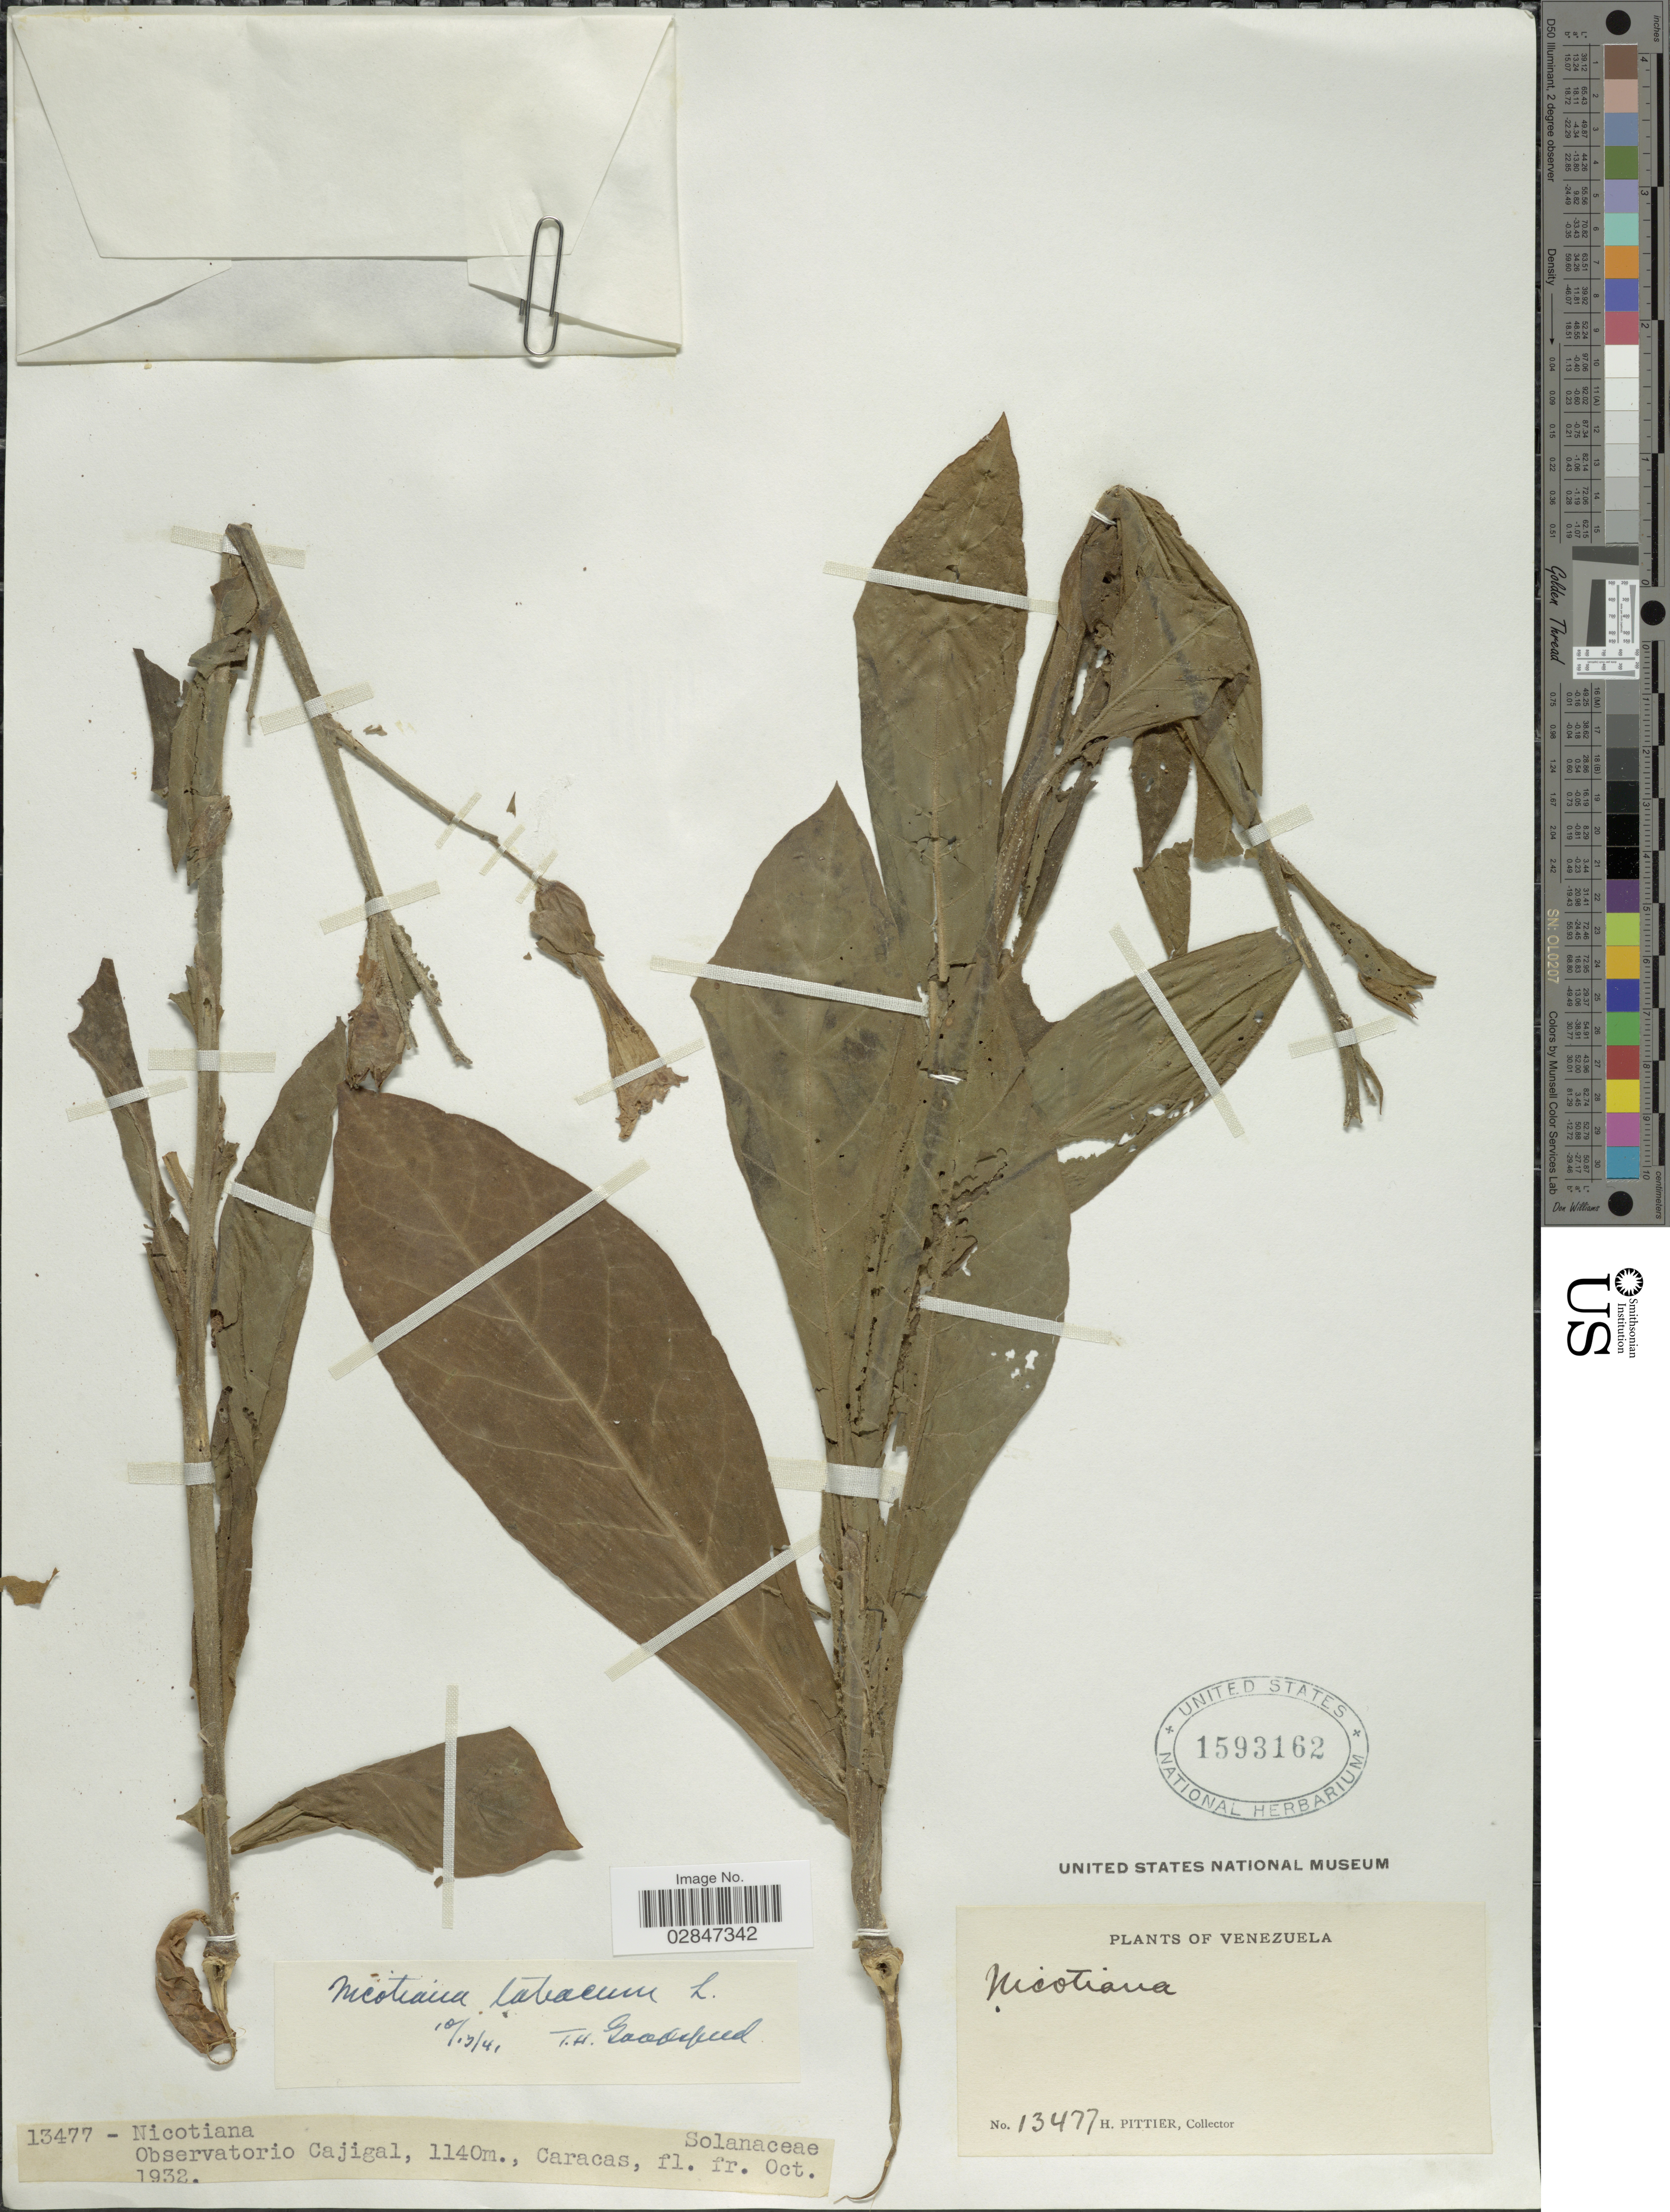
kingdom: Plantae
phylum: Tracheophyta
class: Magnoliopsida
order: Solanales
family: Solanaceae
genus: Nicotiana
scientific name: Nicotiana tabacum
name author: L.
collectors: H. F. Pittier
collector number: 13477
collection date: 1932-10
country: Venezuela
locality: Observatorio Cajigal, Caracas.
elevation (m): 1140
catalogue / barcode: US 1593162